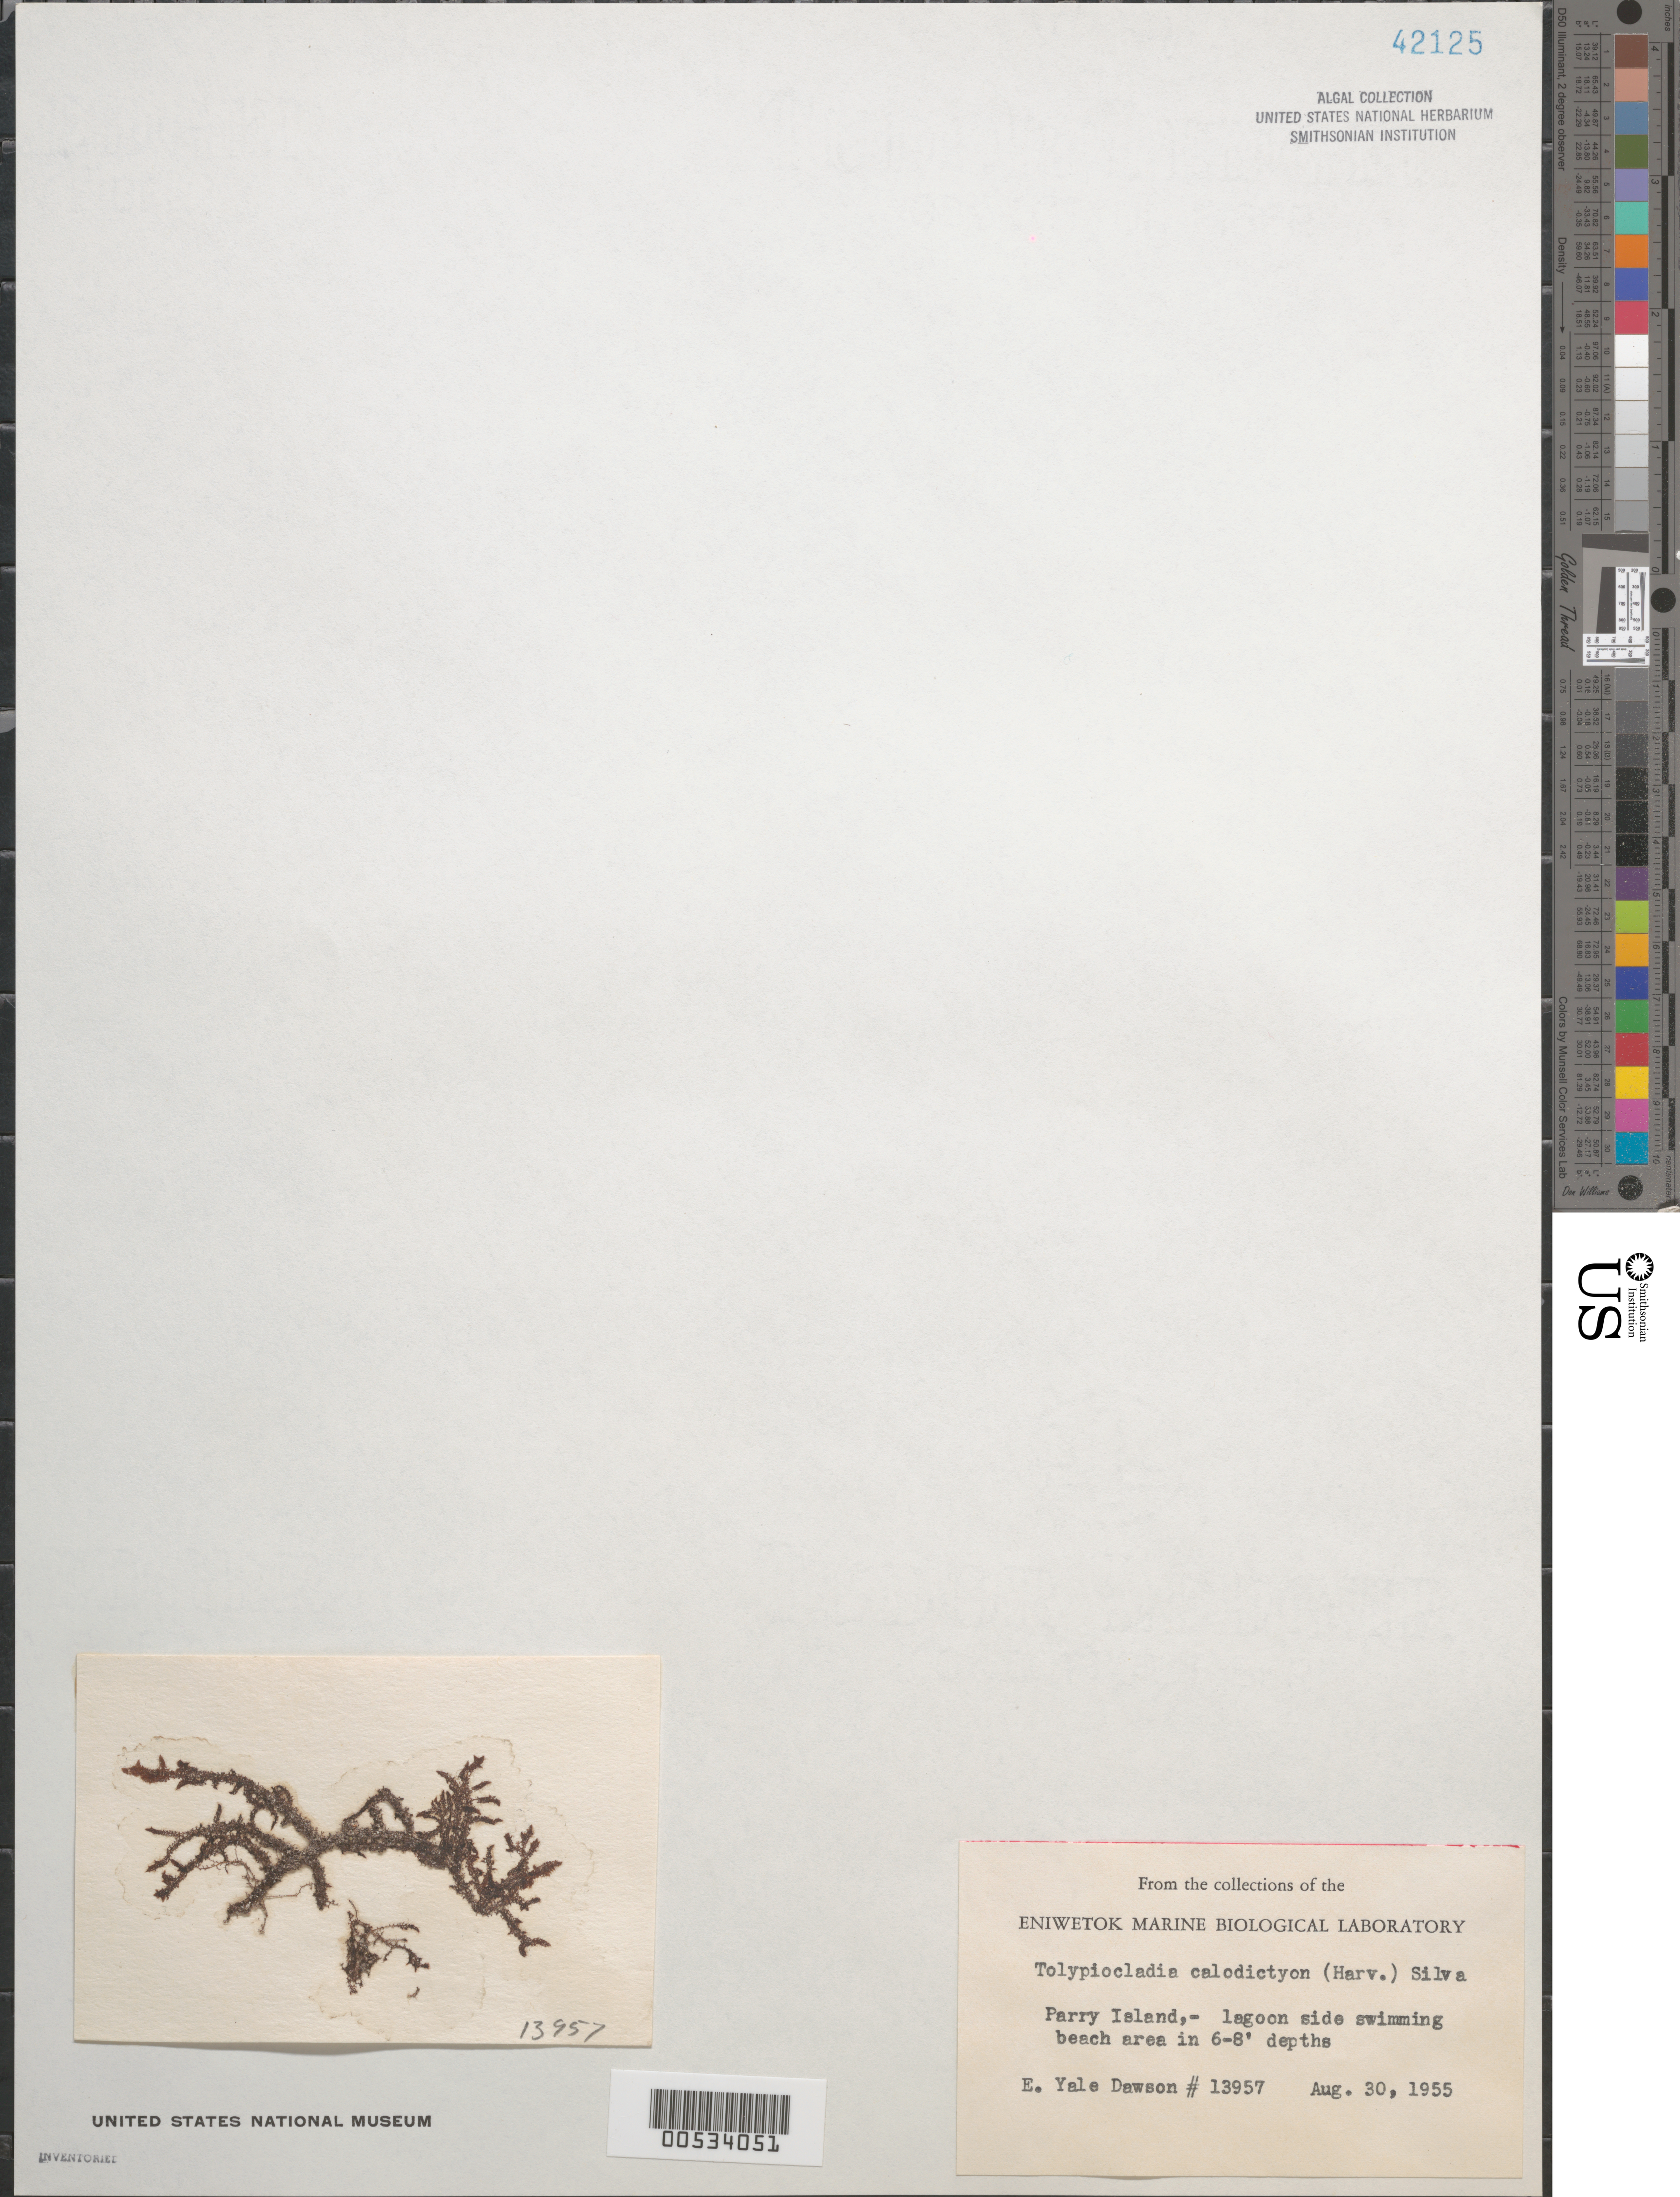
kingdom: Plantae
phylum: Rhodophyta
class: Florideophyceae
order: Ceramiales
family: Rhodomelaceae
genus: Tolypiocladia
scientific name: Tolypiocladia calodictyon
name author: (Harv. ex Kütz.) P.C. Silva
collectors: E. Y. Dawson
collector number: EYD 13957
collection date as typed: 30 Aug 1955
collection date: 1955-08-30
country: Marshall Islands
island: Enewetak [Eniwetok] Atoll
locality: Parry Islet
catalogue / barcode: US 42125